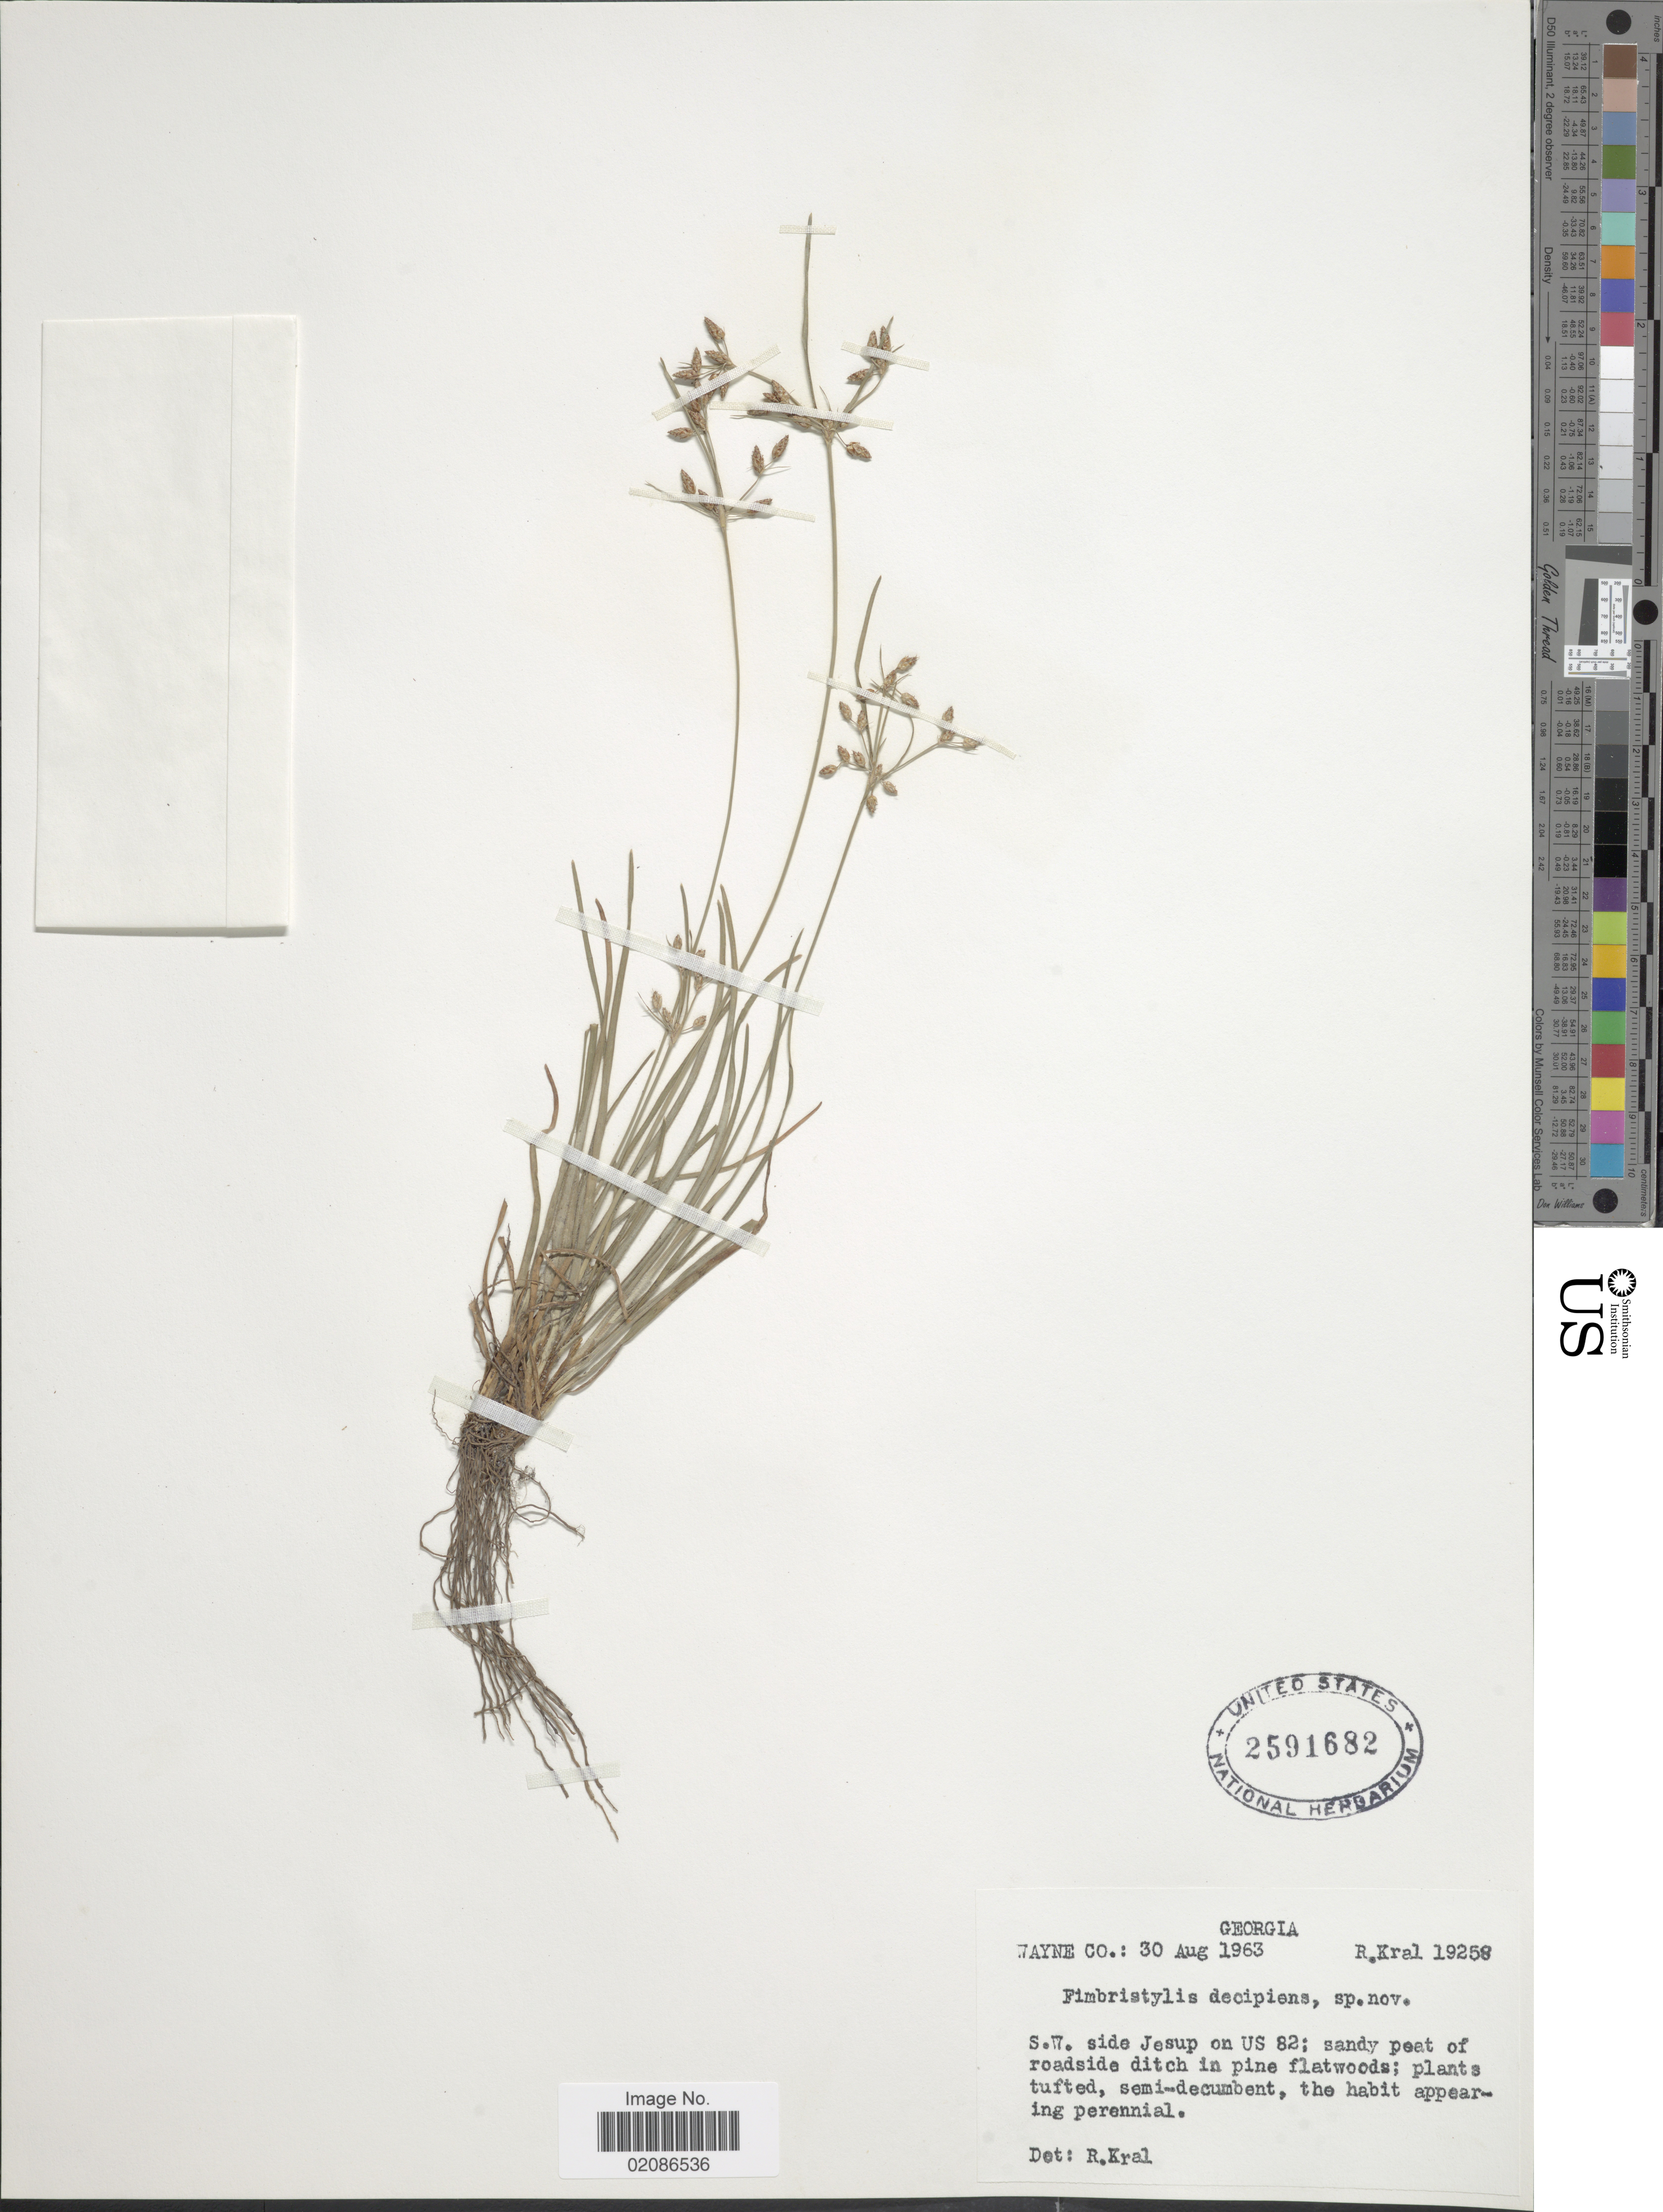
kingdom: Plantae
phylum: Tracheophyta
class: Liliopsida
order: Poales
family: Cyperaceae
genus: Fimbristylis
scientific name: Fimbristylis decipiens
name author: Kral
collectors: R. Kral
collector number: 19258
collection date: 1963-08-30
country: United States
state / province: Georgia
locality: Wayne Co; S.W. on US 82; sandy peat of roadside ditch in pine flatwoods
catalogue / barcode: US 2591682